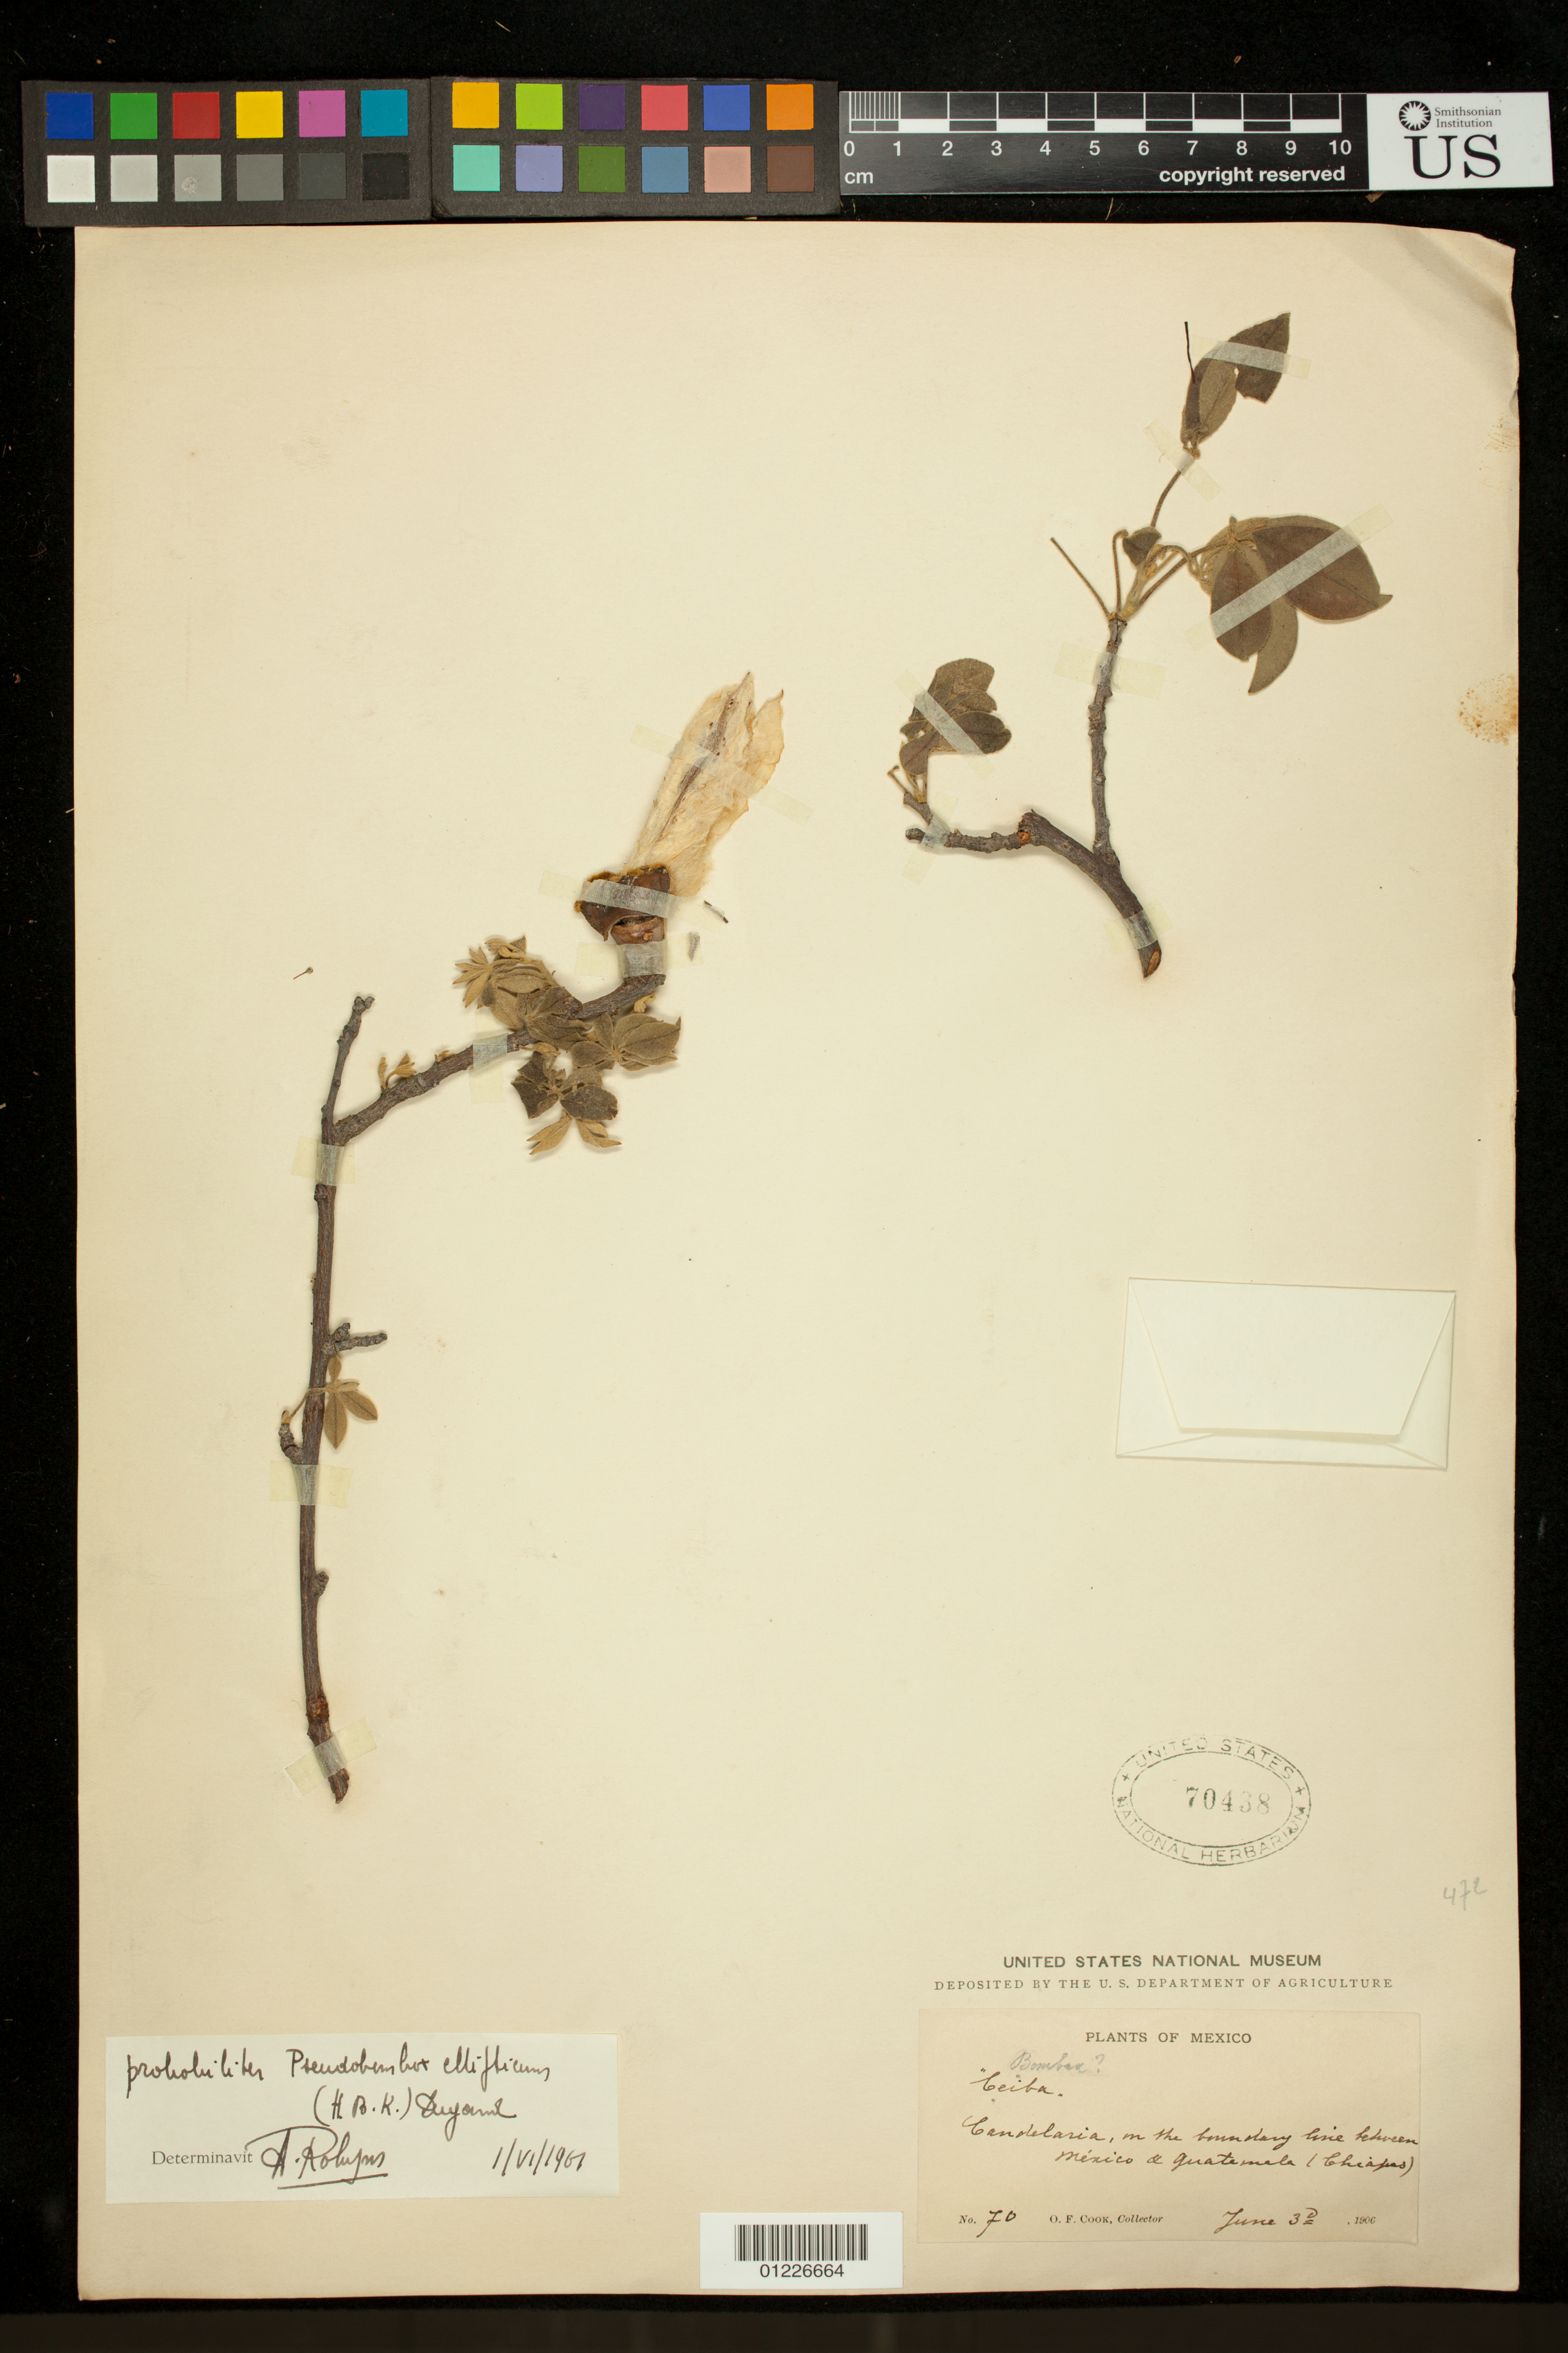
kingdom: Plantae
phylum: Tracheophyta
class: Magnoliopsida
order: Malvales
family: Malvaceae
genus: Pseudobombax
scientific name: Pseudobombax ellipticum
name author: (Kunth) Dugand G.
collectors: O. F. Cook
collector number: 70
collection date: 1906-06-30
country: Mexico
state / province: Chiapas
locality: Candelaria, on the boundary line between Mexico and Guatemala (Chiapas)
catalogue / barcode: US 70438